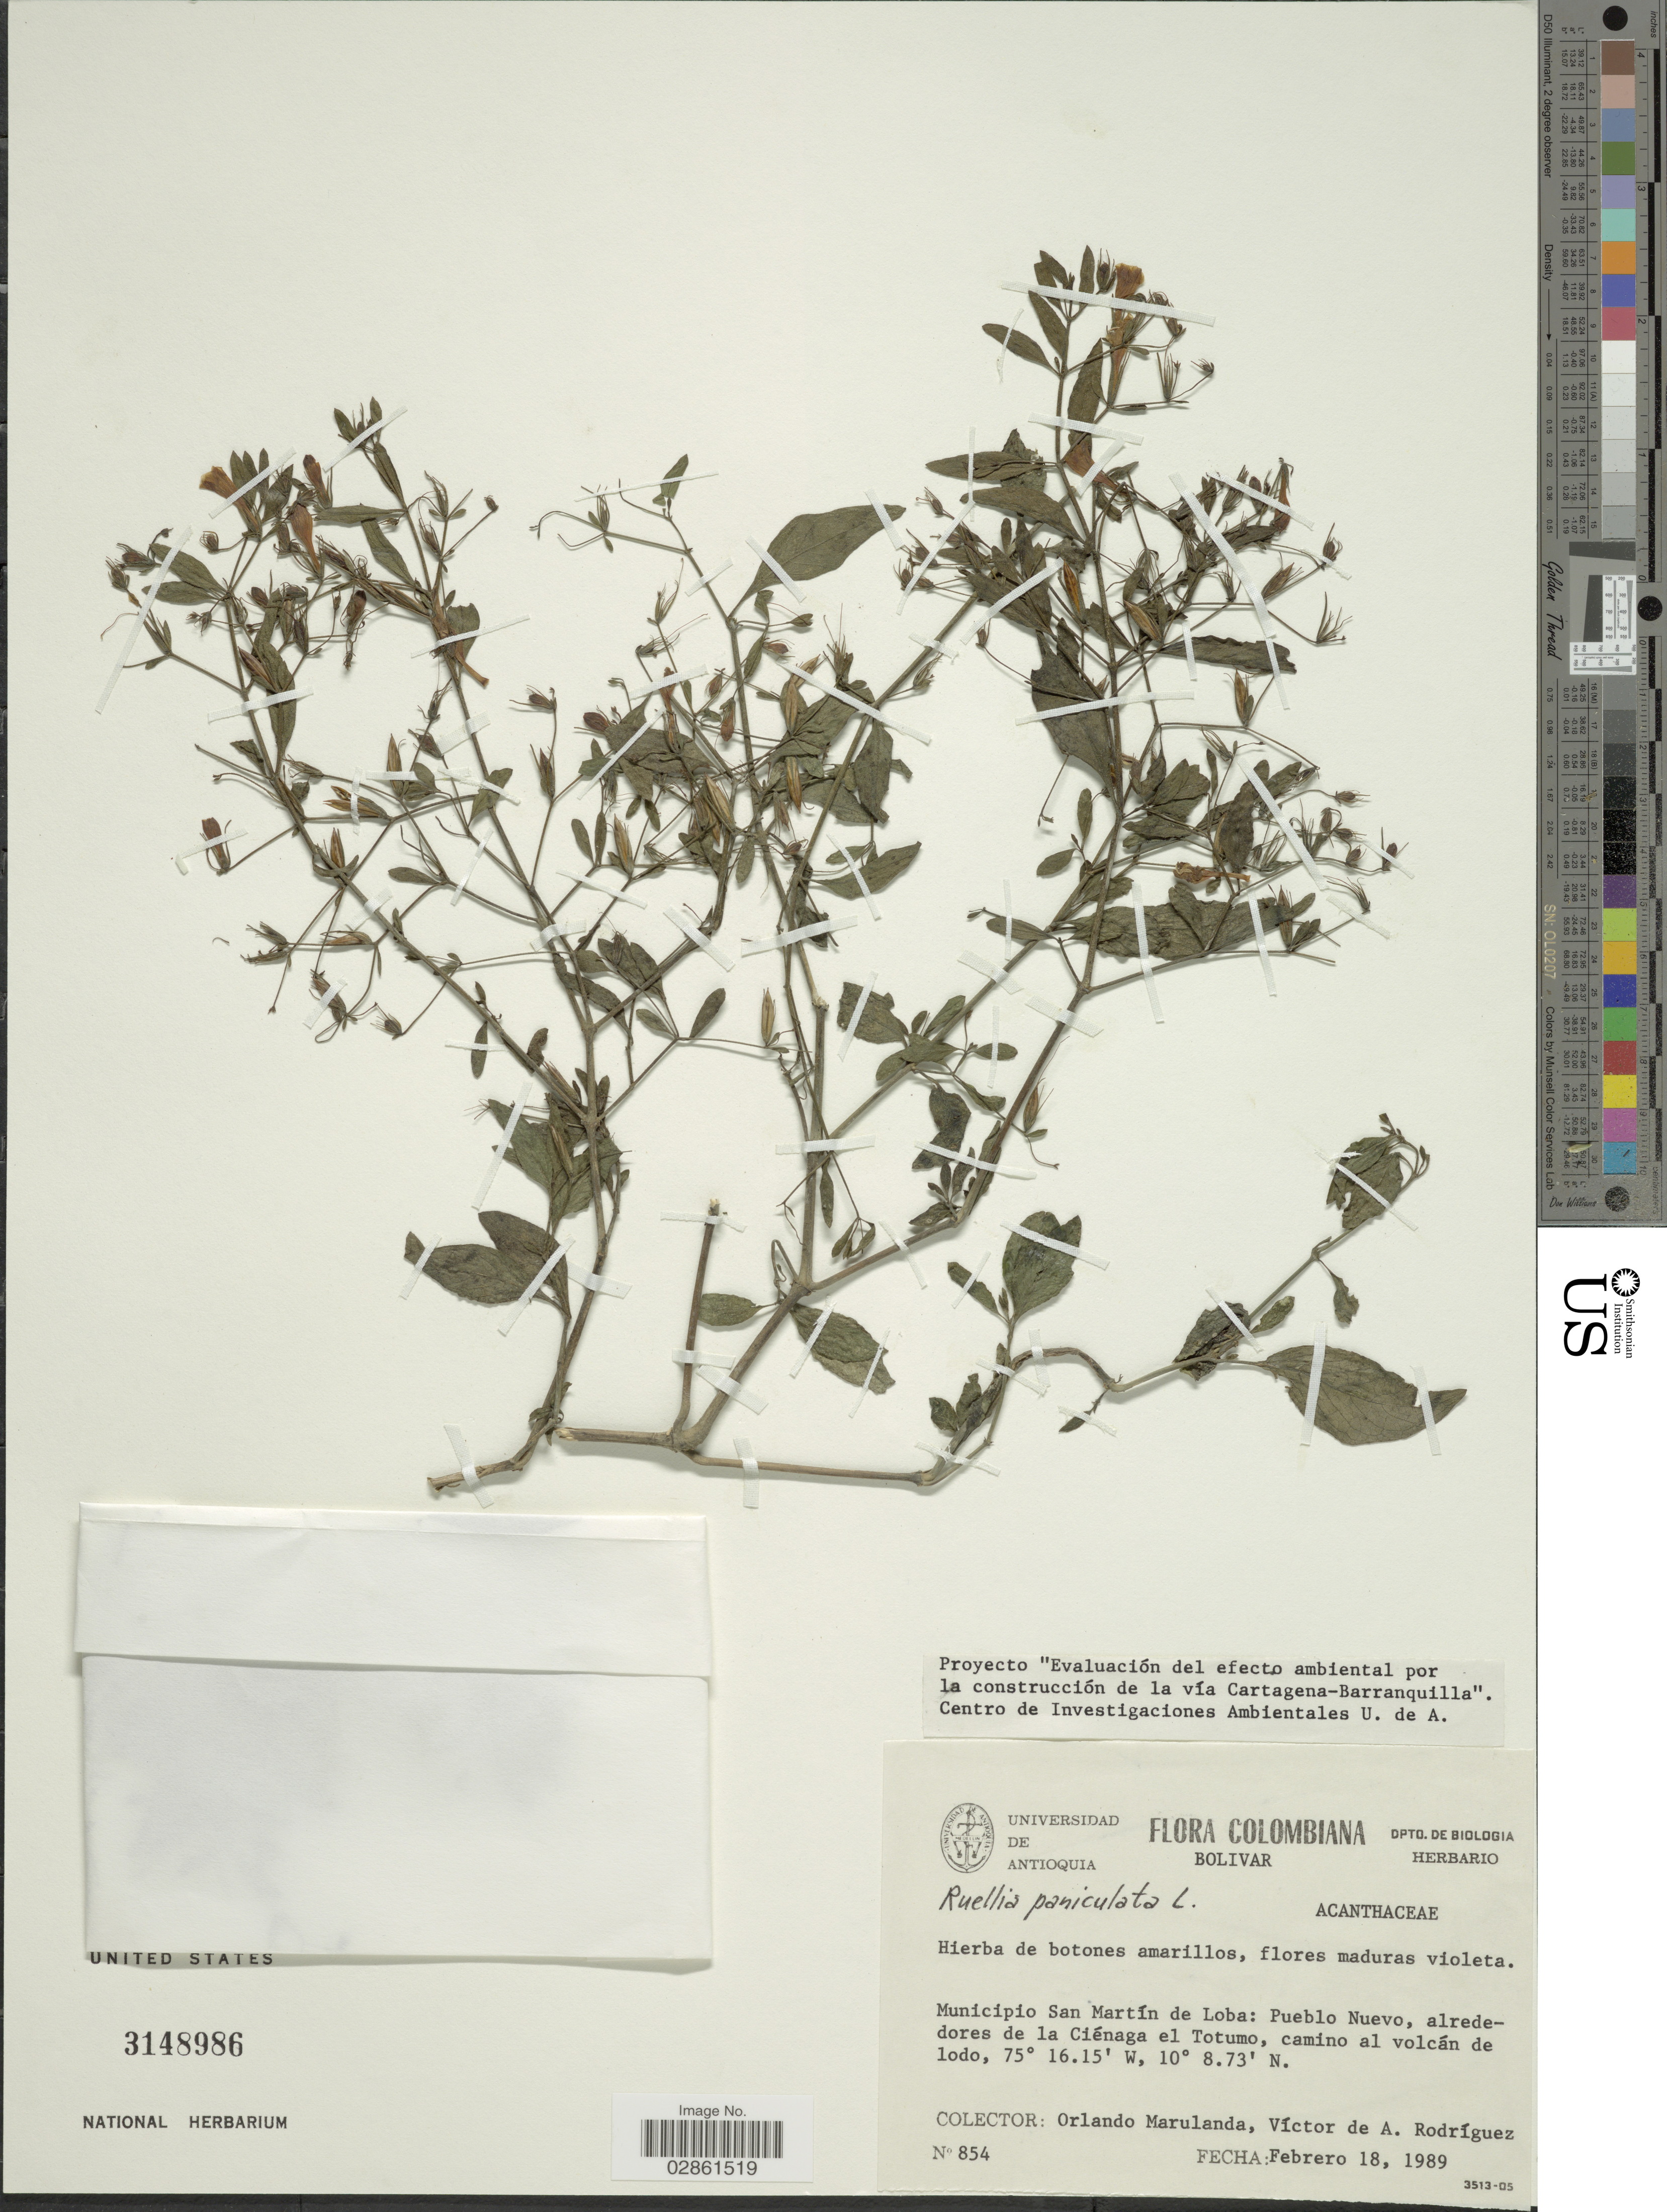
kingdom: Plantae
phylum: Tracheophyta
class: Magnoliopsida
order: Lamiales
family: Acanthaceae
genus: Ruellia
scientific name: Ruellia paniculata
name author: L.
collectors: O. Marulanda & V. Rodriguez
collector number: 854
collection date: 1989-02-18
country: Colombia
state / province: Bolívar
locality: Municipio San Martín de Loba: Pueblo Nuevo, alrededores de la Ciénega el Totumo.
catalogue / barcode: US 3148986